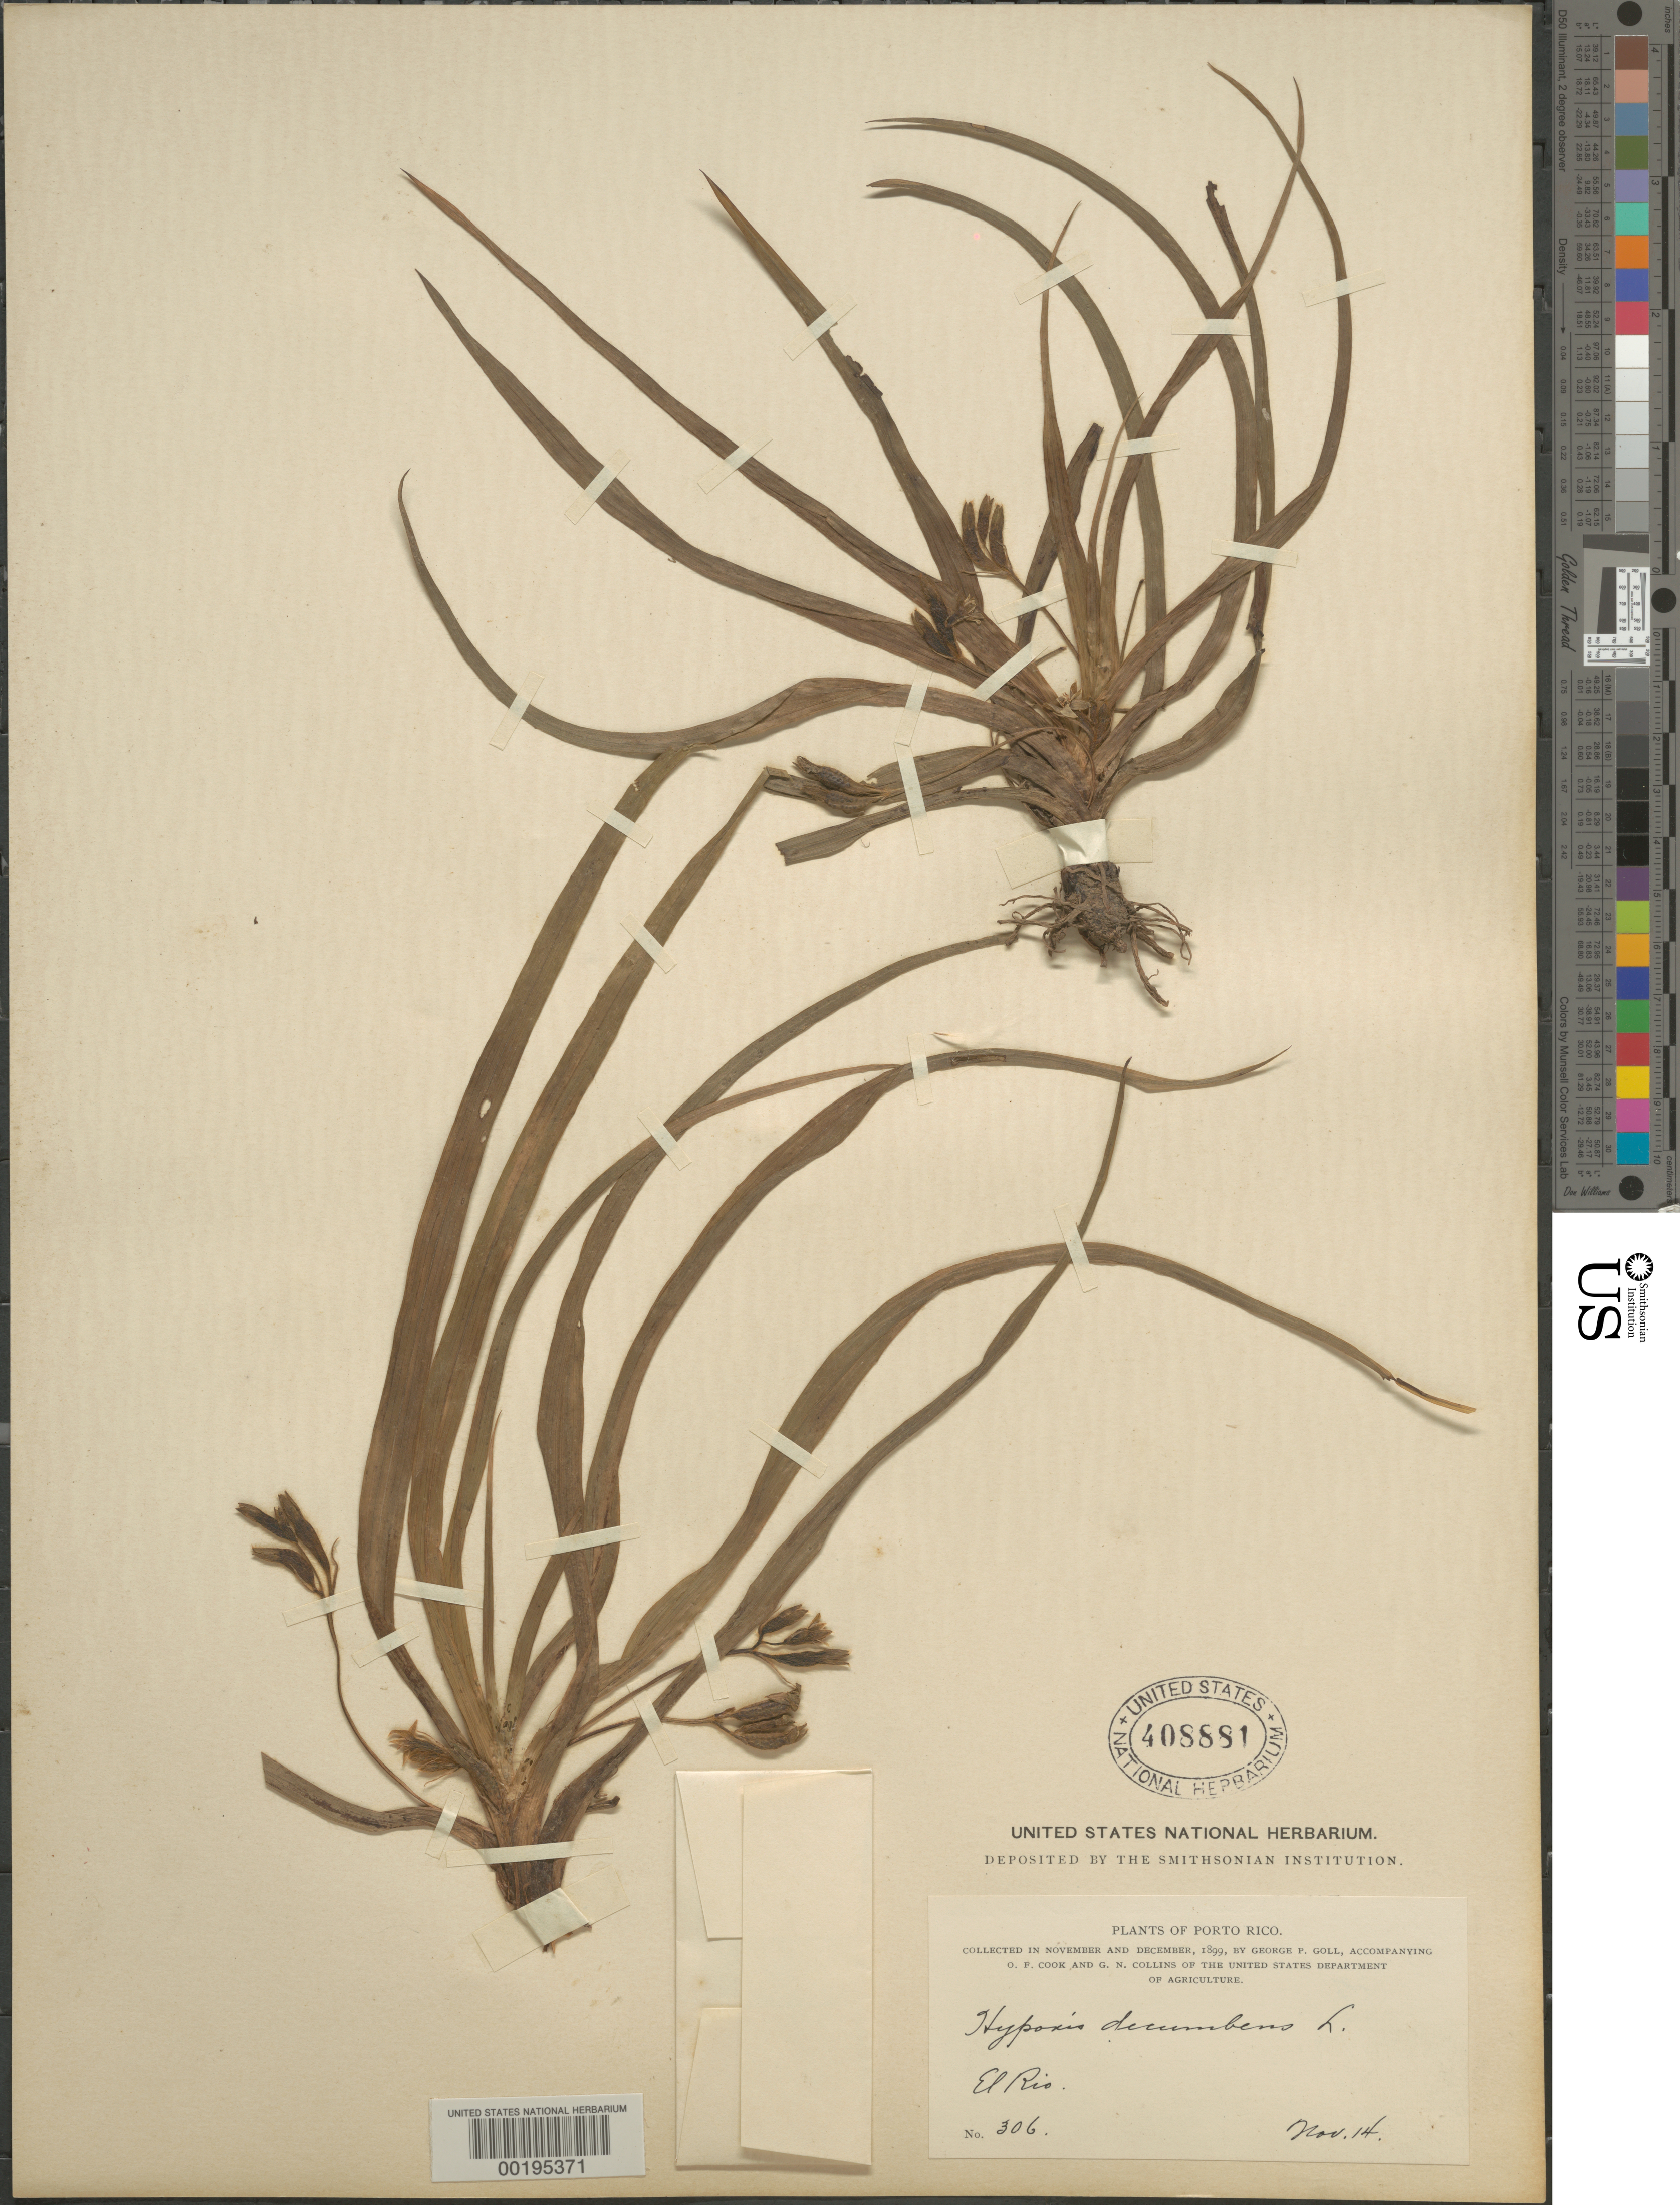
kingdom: Plantae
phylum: Tracheophyta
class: Liliopsida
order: Asparagales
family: Hypoxidaceae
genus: Hypoxis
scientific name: Hypoxis decumbens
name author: L.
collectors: G. Goll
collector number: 306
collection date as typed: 14 Nov 1899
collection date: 1899-11-14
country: Puerto Rico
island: Greater Antilles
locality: El rio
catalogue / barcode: US 408881